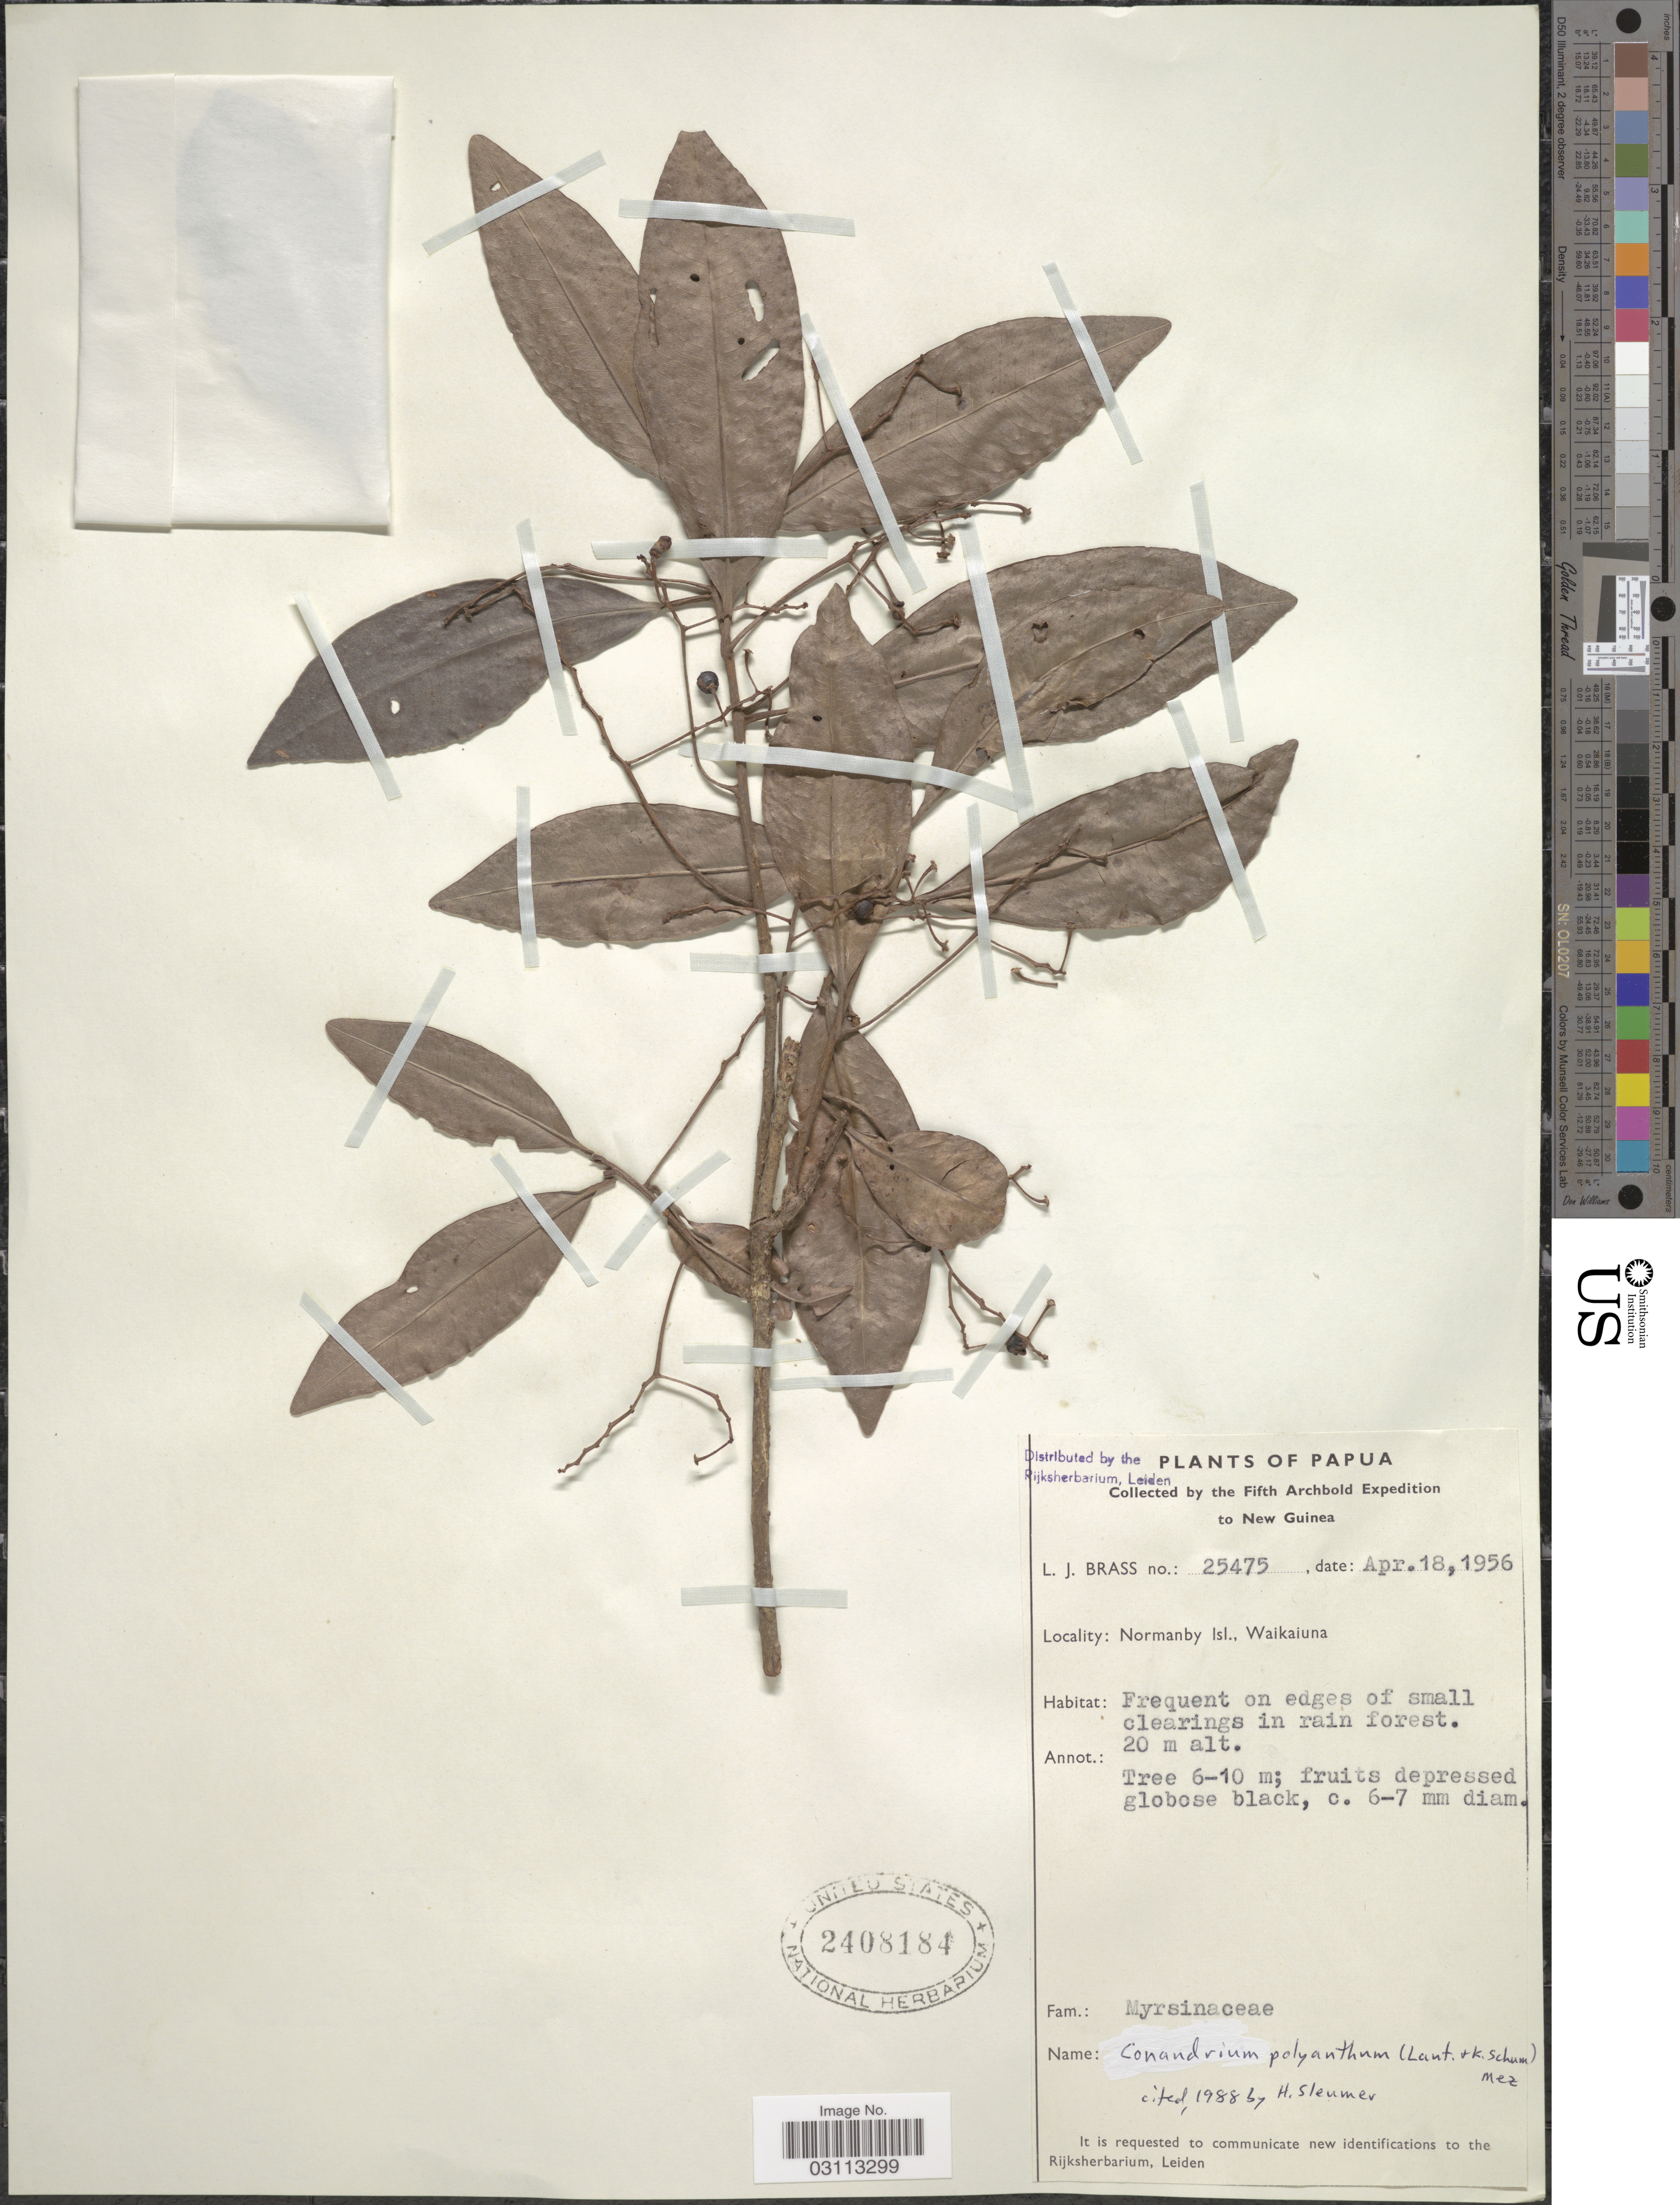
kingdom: Plantae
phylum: Tracheophyta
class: Magnoliopsida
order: Ericales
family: Primulaceae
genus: Conandrium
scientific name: Conandrium polyanthum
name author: (Lauterb. & K. Schum.) Mez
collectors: L. J. Brass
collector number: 25475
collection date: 1956-04-18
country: Papua New Guinea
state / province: Milne Bay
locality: New Guinea. Normanby Isl.; Waikaiuna.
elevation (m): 20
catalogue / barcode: US 2408184